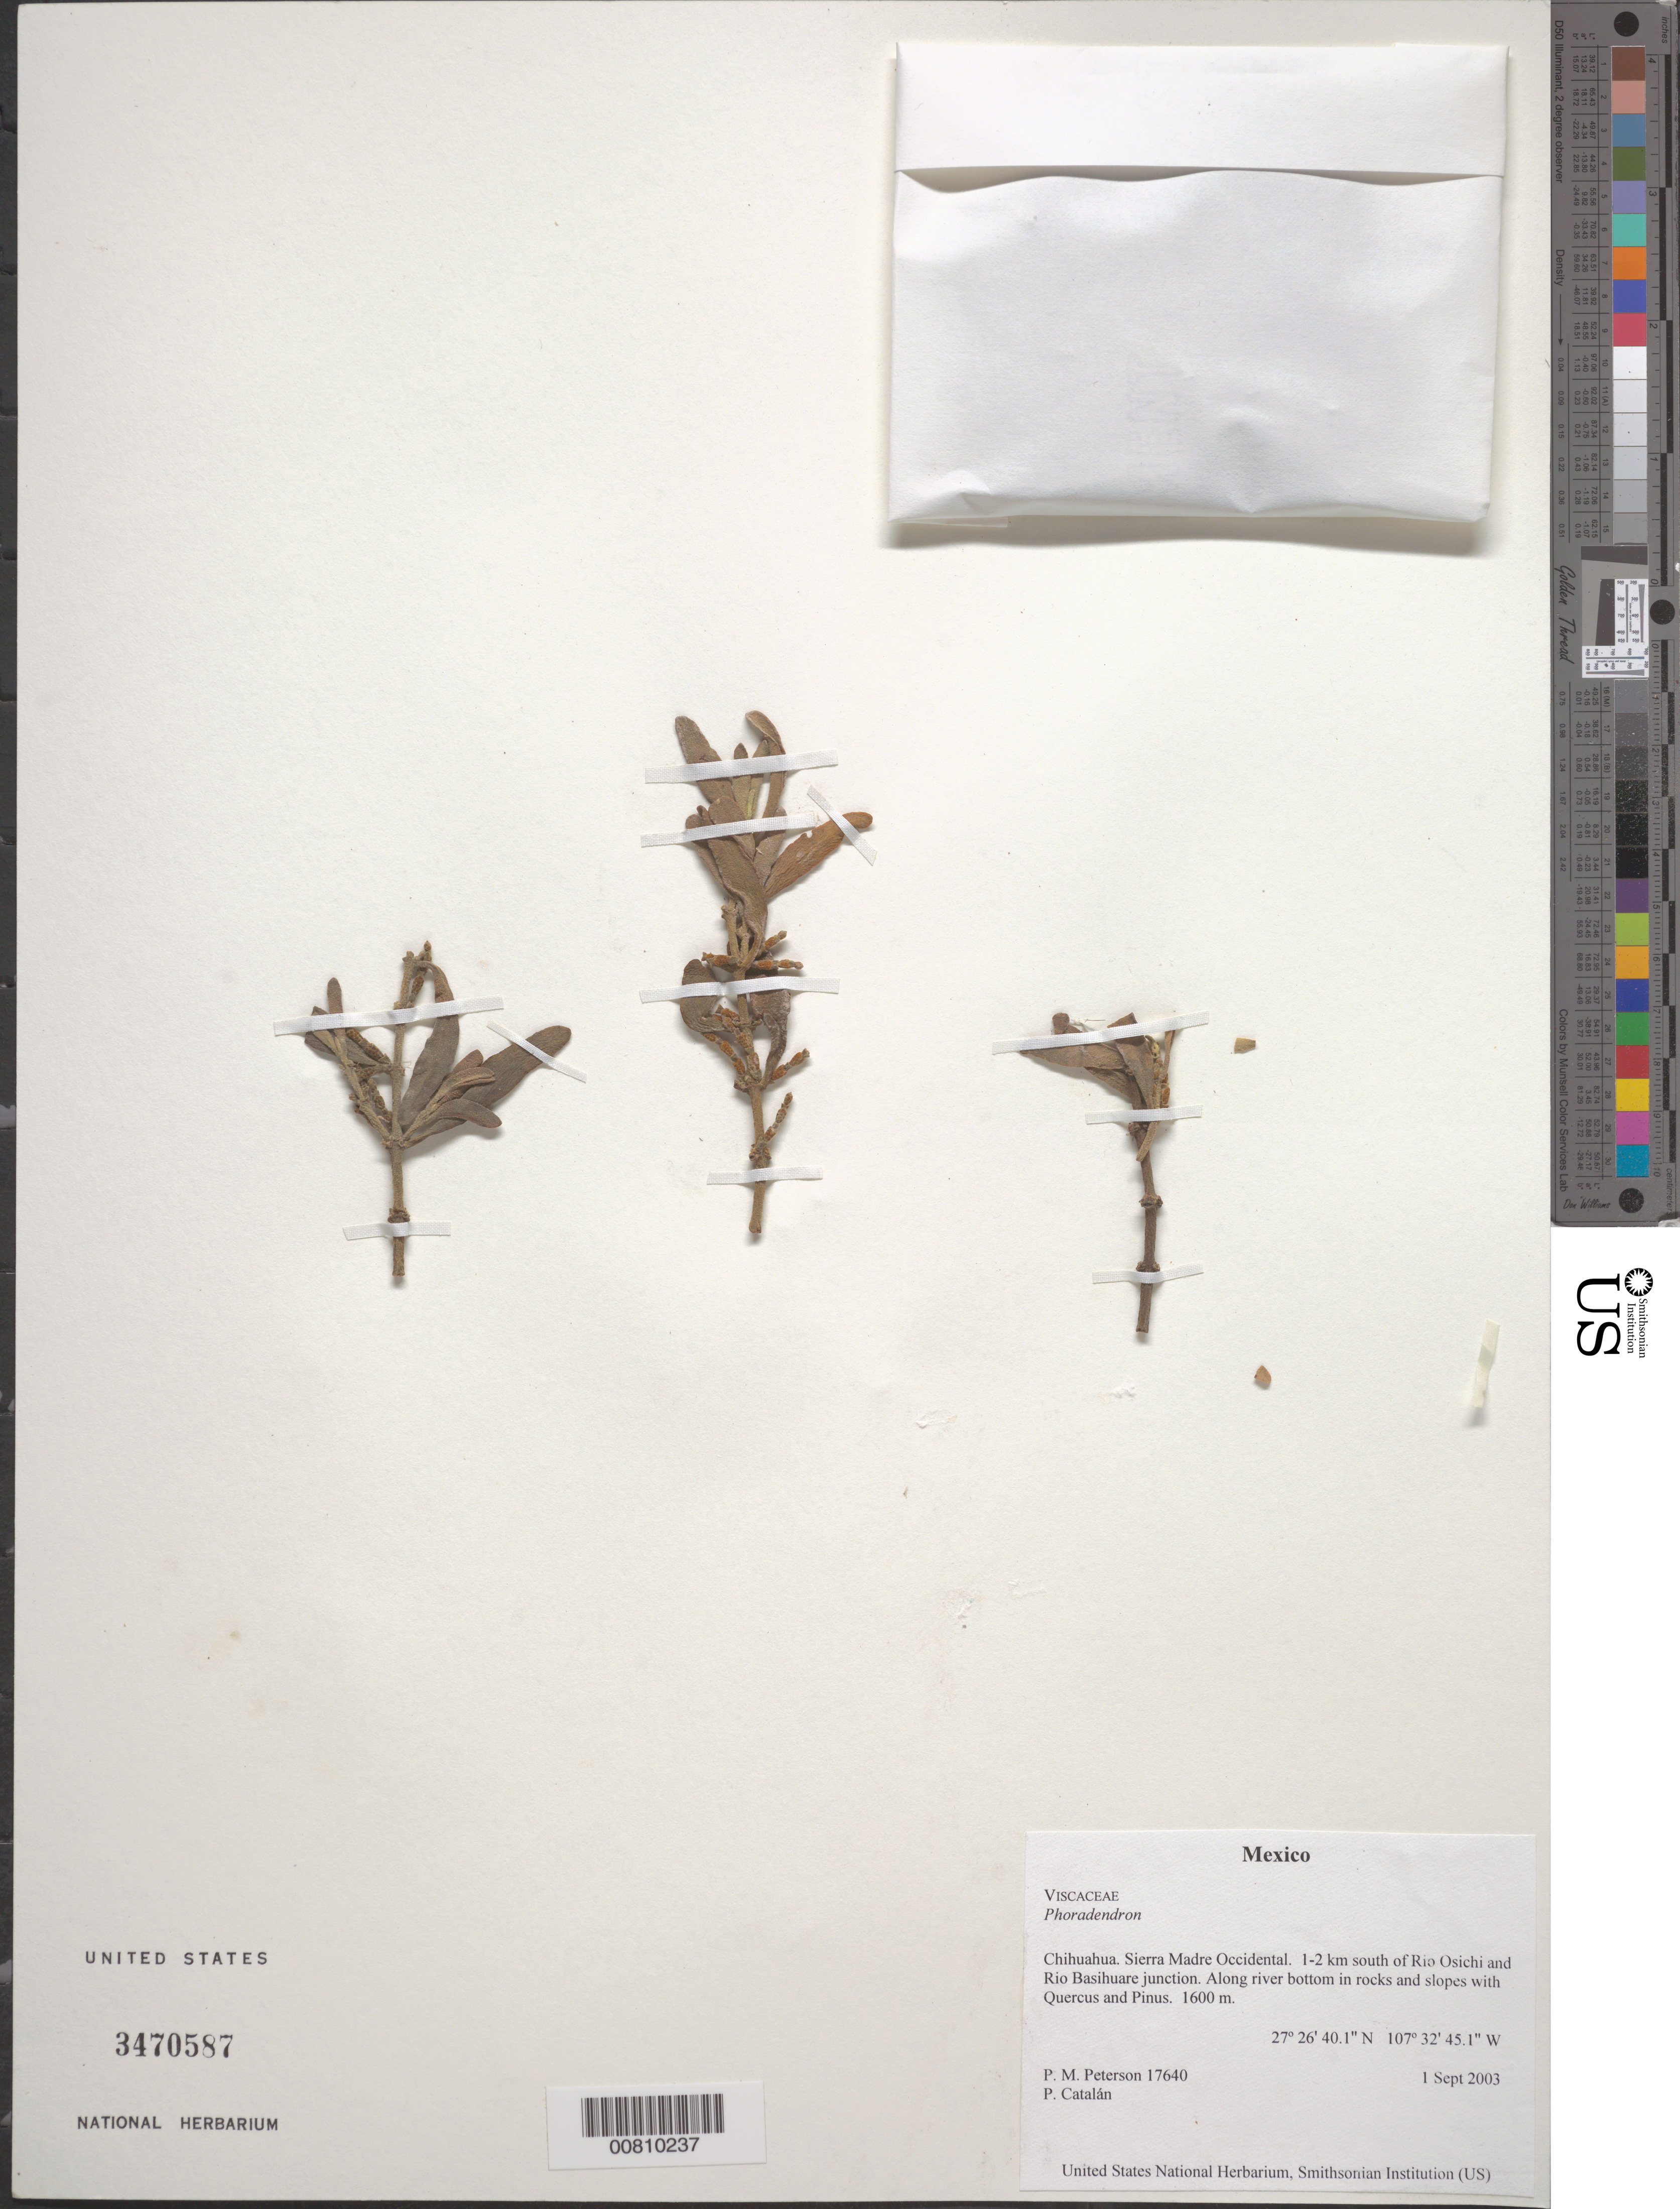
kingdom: Plantae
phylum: Tracheophyta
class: Magnoliopsida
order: Santalales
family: Viscaceae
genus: Phoradendron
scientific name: Phoradendron sp.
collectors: P. M. Peterson & P. Catalán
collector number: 17640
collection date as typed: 01 Sep 2003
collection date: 2003-09-01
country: Mexico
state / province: Chihuahua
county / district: Sierra Madre Occidental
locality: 1-2 km south of Rio Osichi and Rio Basihuare junction. Along river bottom in rocks and slopes with Quercus and Pinus.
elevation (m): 1600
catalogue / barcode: US 3470587